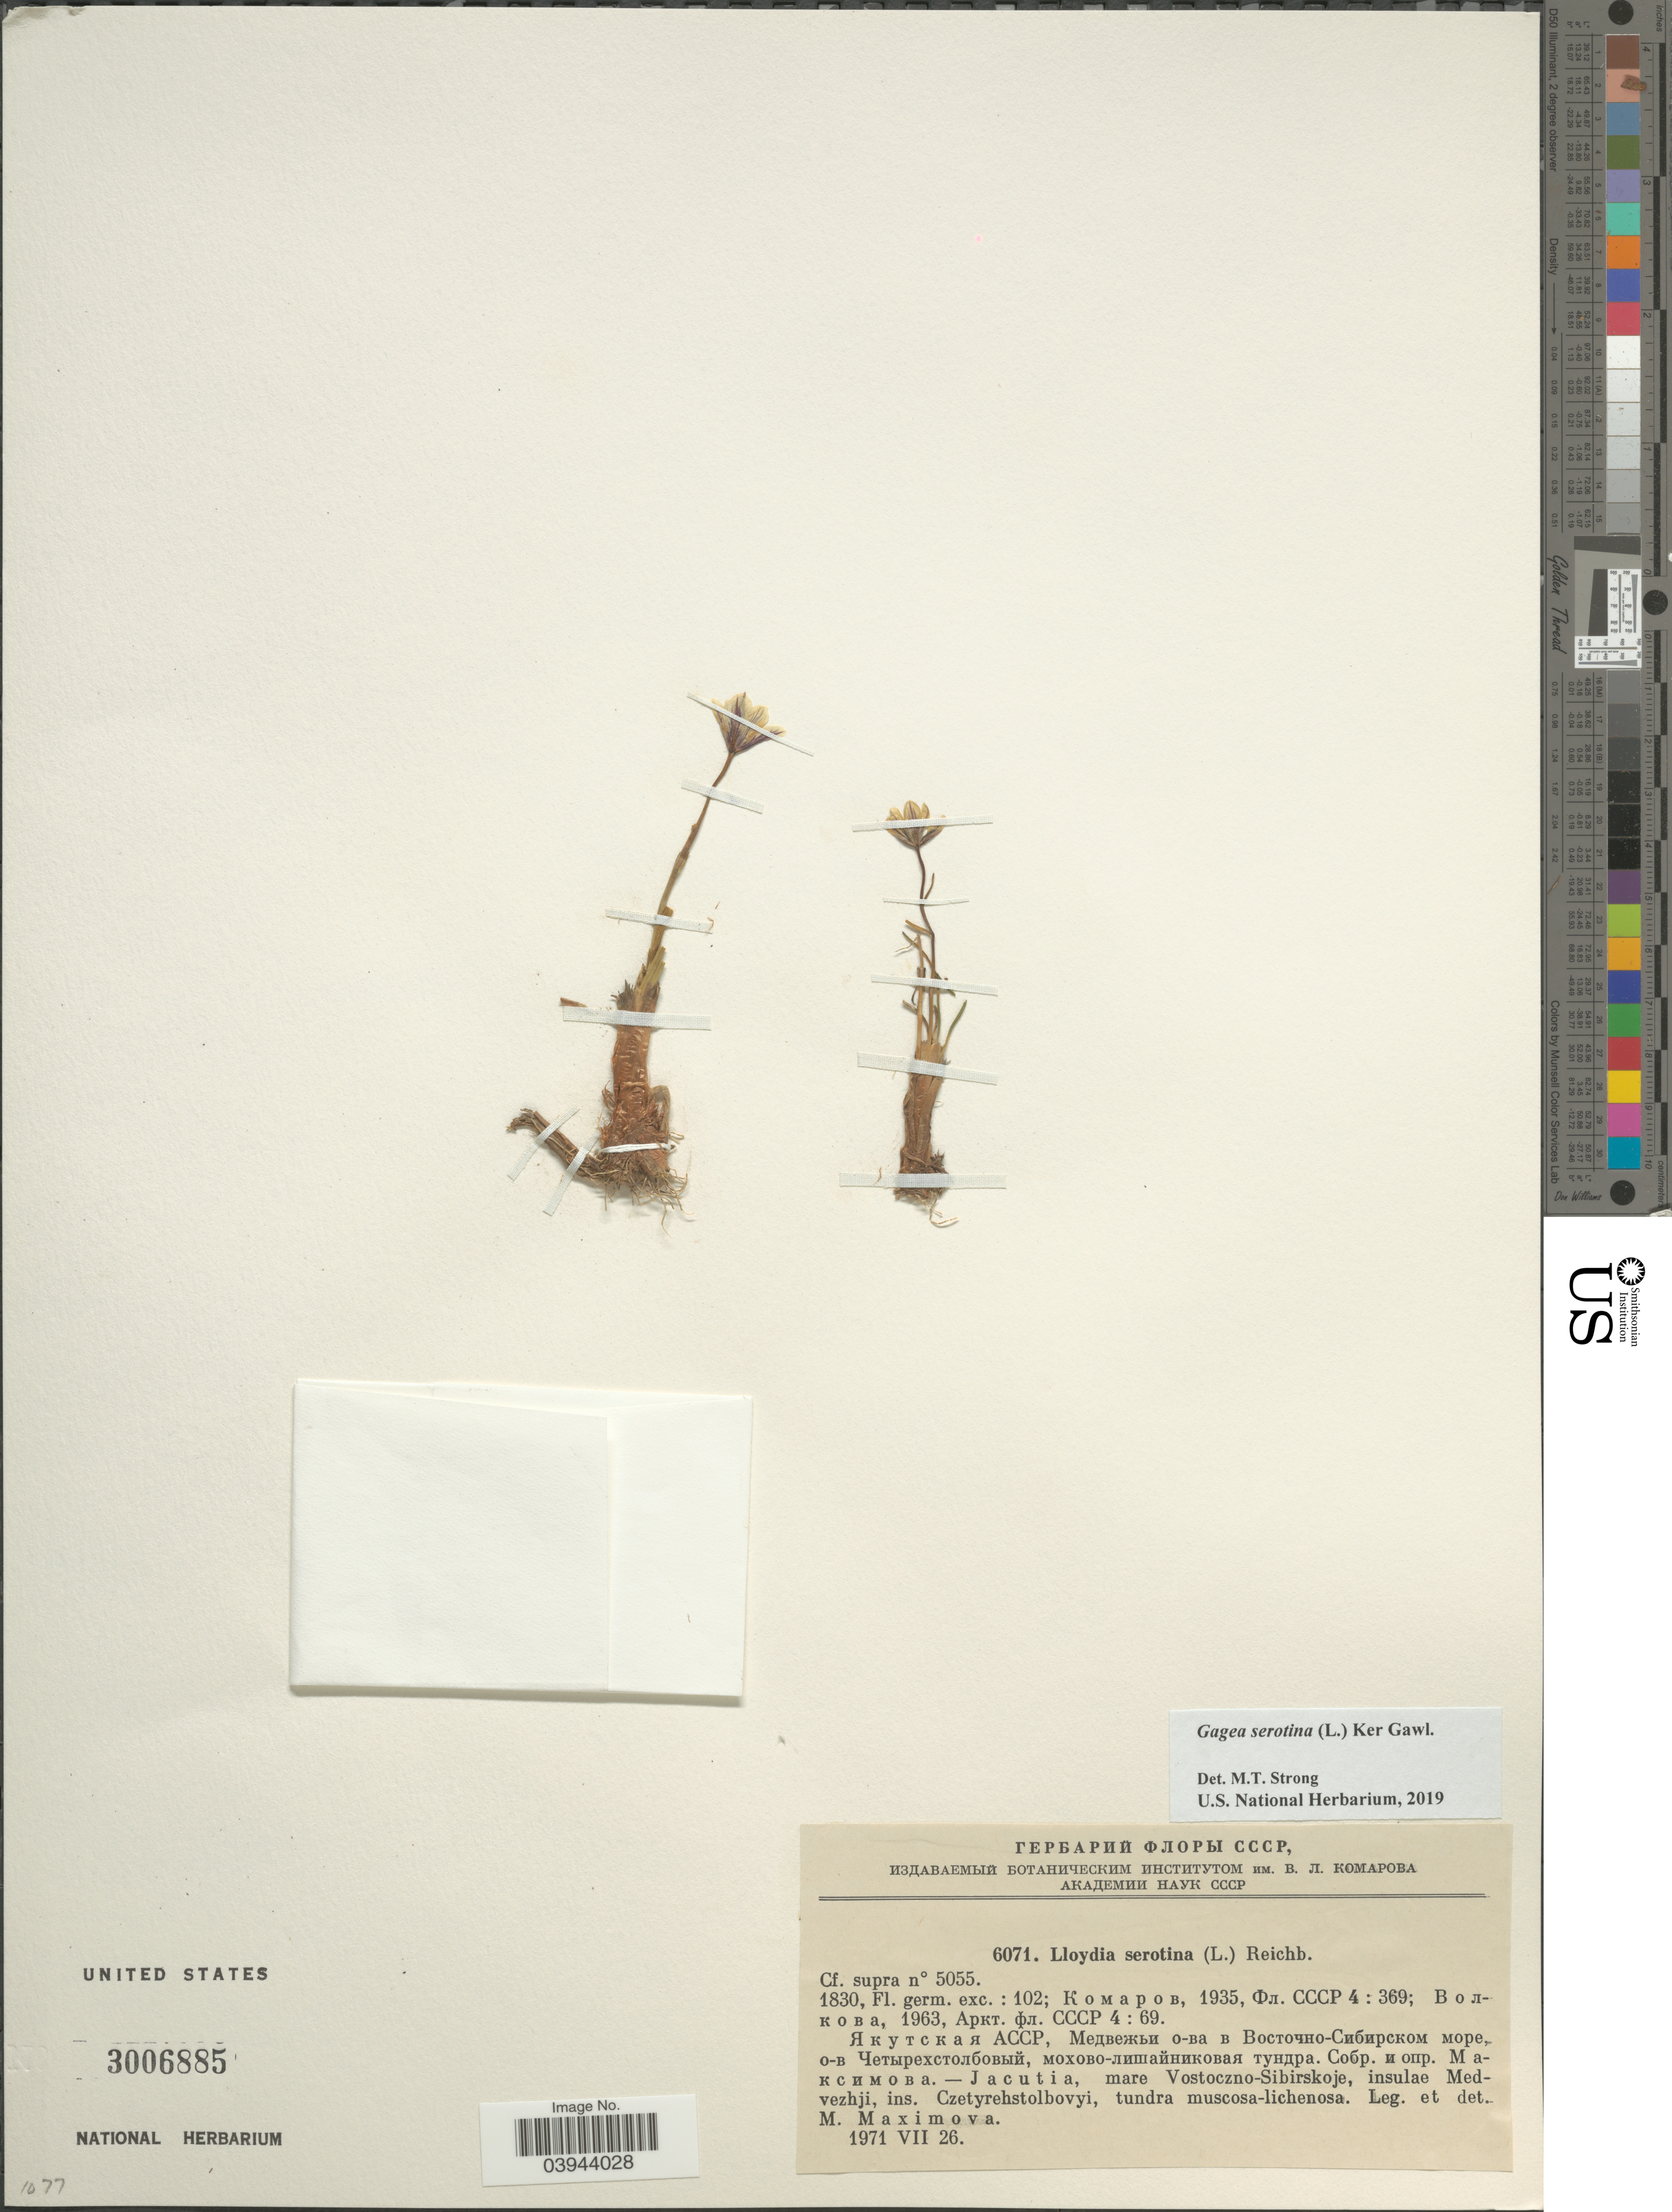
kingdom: Plantae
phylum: Tracheophyta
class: Liliopsida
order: Liliales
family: Liliaceae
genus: Gagea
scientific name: Gagea serotina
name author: (L.) Ker Gawl.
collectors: M. Maximova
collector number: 6071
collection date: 1971-07-26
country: Russian Federation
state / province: Sakha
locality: Jacutia, mare Vostoczno-Sibirskoje, insulae Medvezhji, ins. Czetyrehstolbovyi.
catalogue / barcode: US 3006885